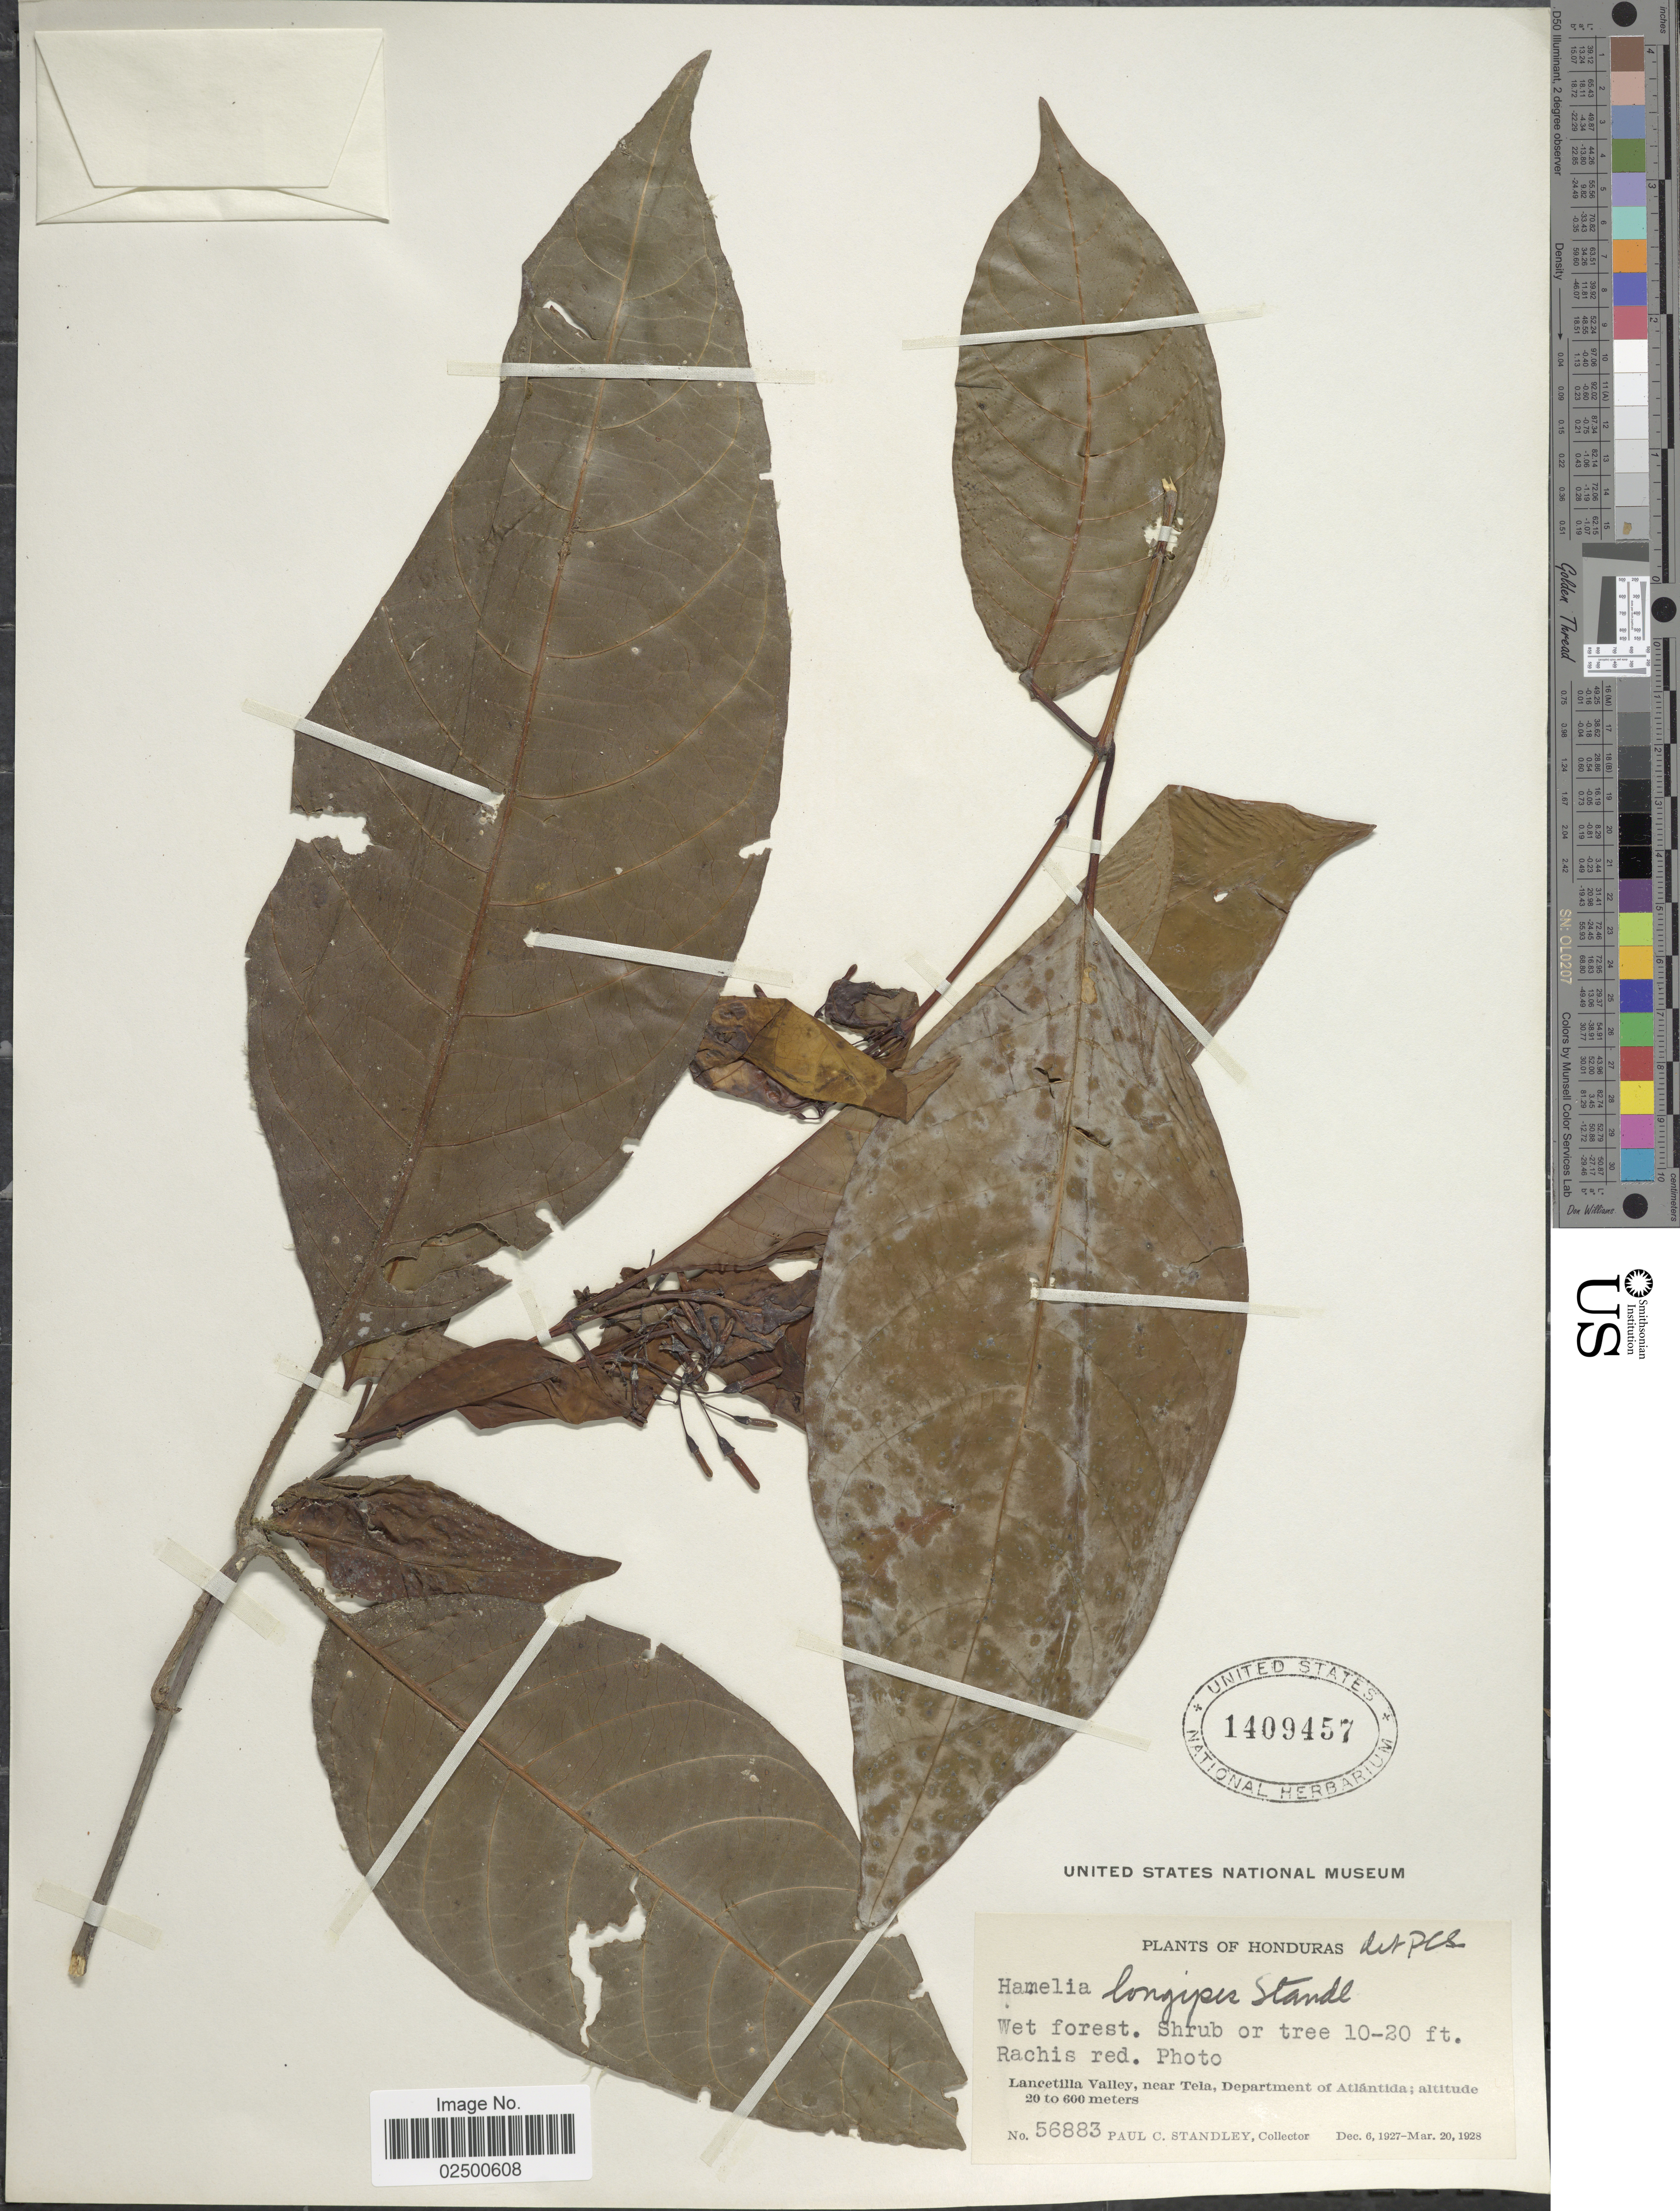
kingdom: Plantae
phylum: Tracheophyta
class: Magnoliopsida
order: Gentianales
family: Rubiaceae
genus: Hamelia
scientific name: Hamelia longipes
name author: Standl.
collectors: P. C. Standley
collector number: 56883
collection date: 1927-12-06/1928-03-20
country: Honduras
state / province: Atlántida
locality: Lancetilla Valley, near Tela.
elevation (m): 20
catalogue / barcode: US 1409457